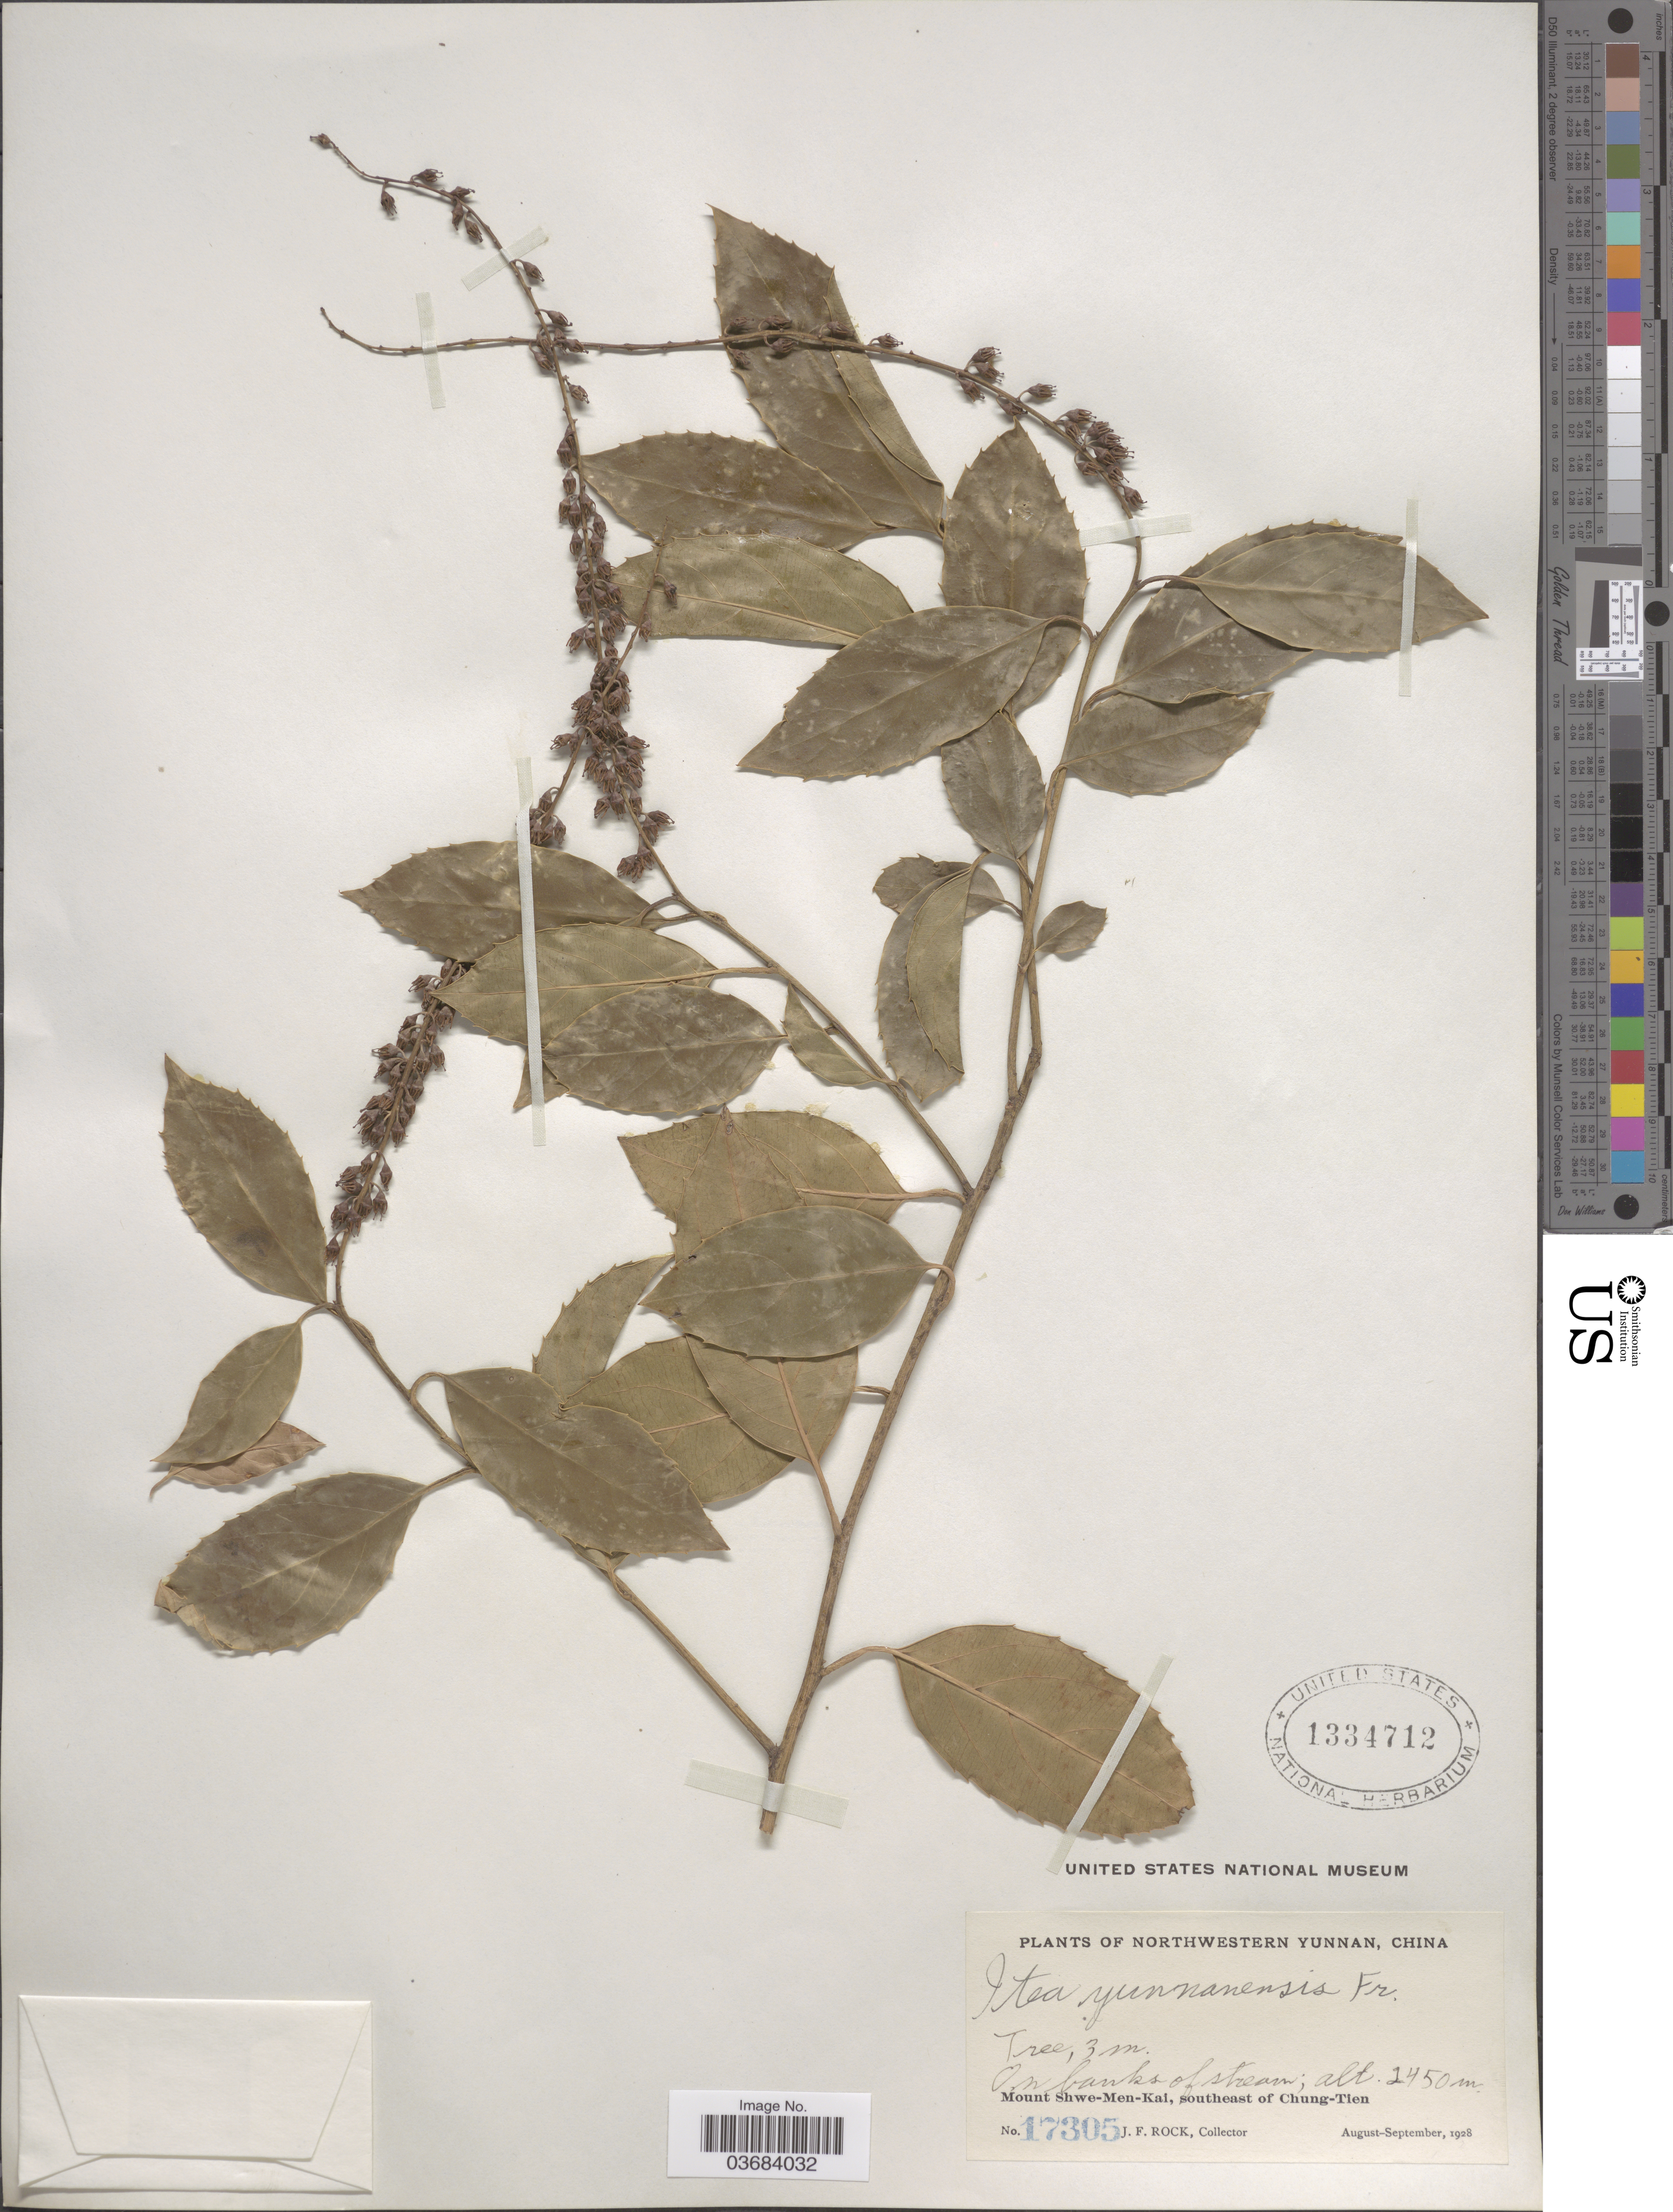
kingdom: Plantae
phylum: Tracheophyta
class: Magnoliopsida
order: Saxifragales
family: Iteaceae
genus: Itea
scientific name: Itea yunnanensis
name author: Franch.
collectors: J. Rock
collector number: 17305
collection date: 1928-08/1928-09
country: China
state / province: Yunnan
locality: Northwestern Yunnan. Mount Shwe-Men-Kai, southeast of Chung-Tien.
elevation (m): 2450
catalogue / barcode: US 1334712